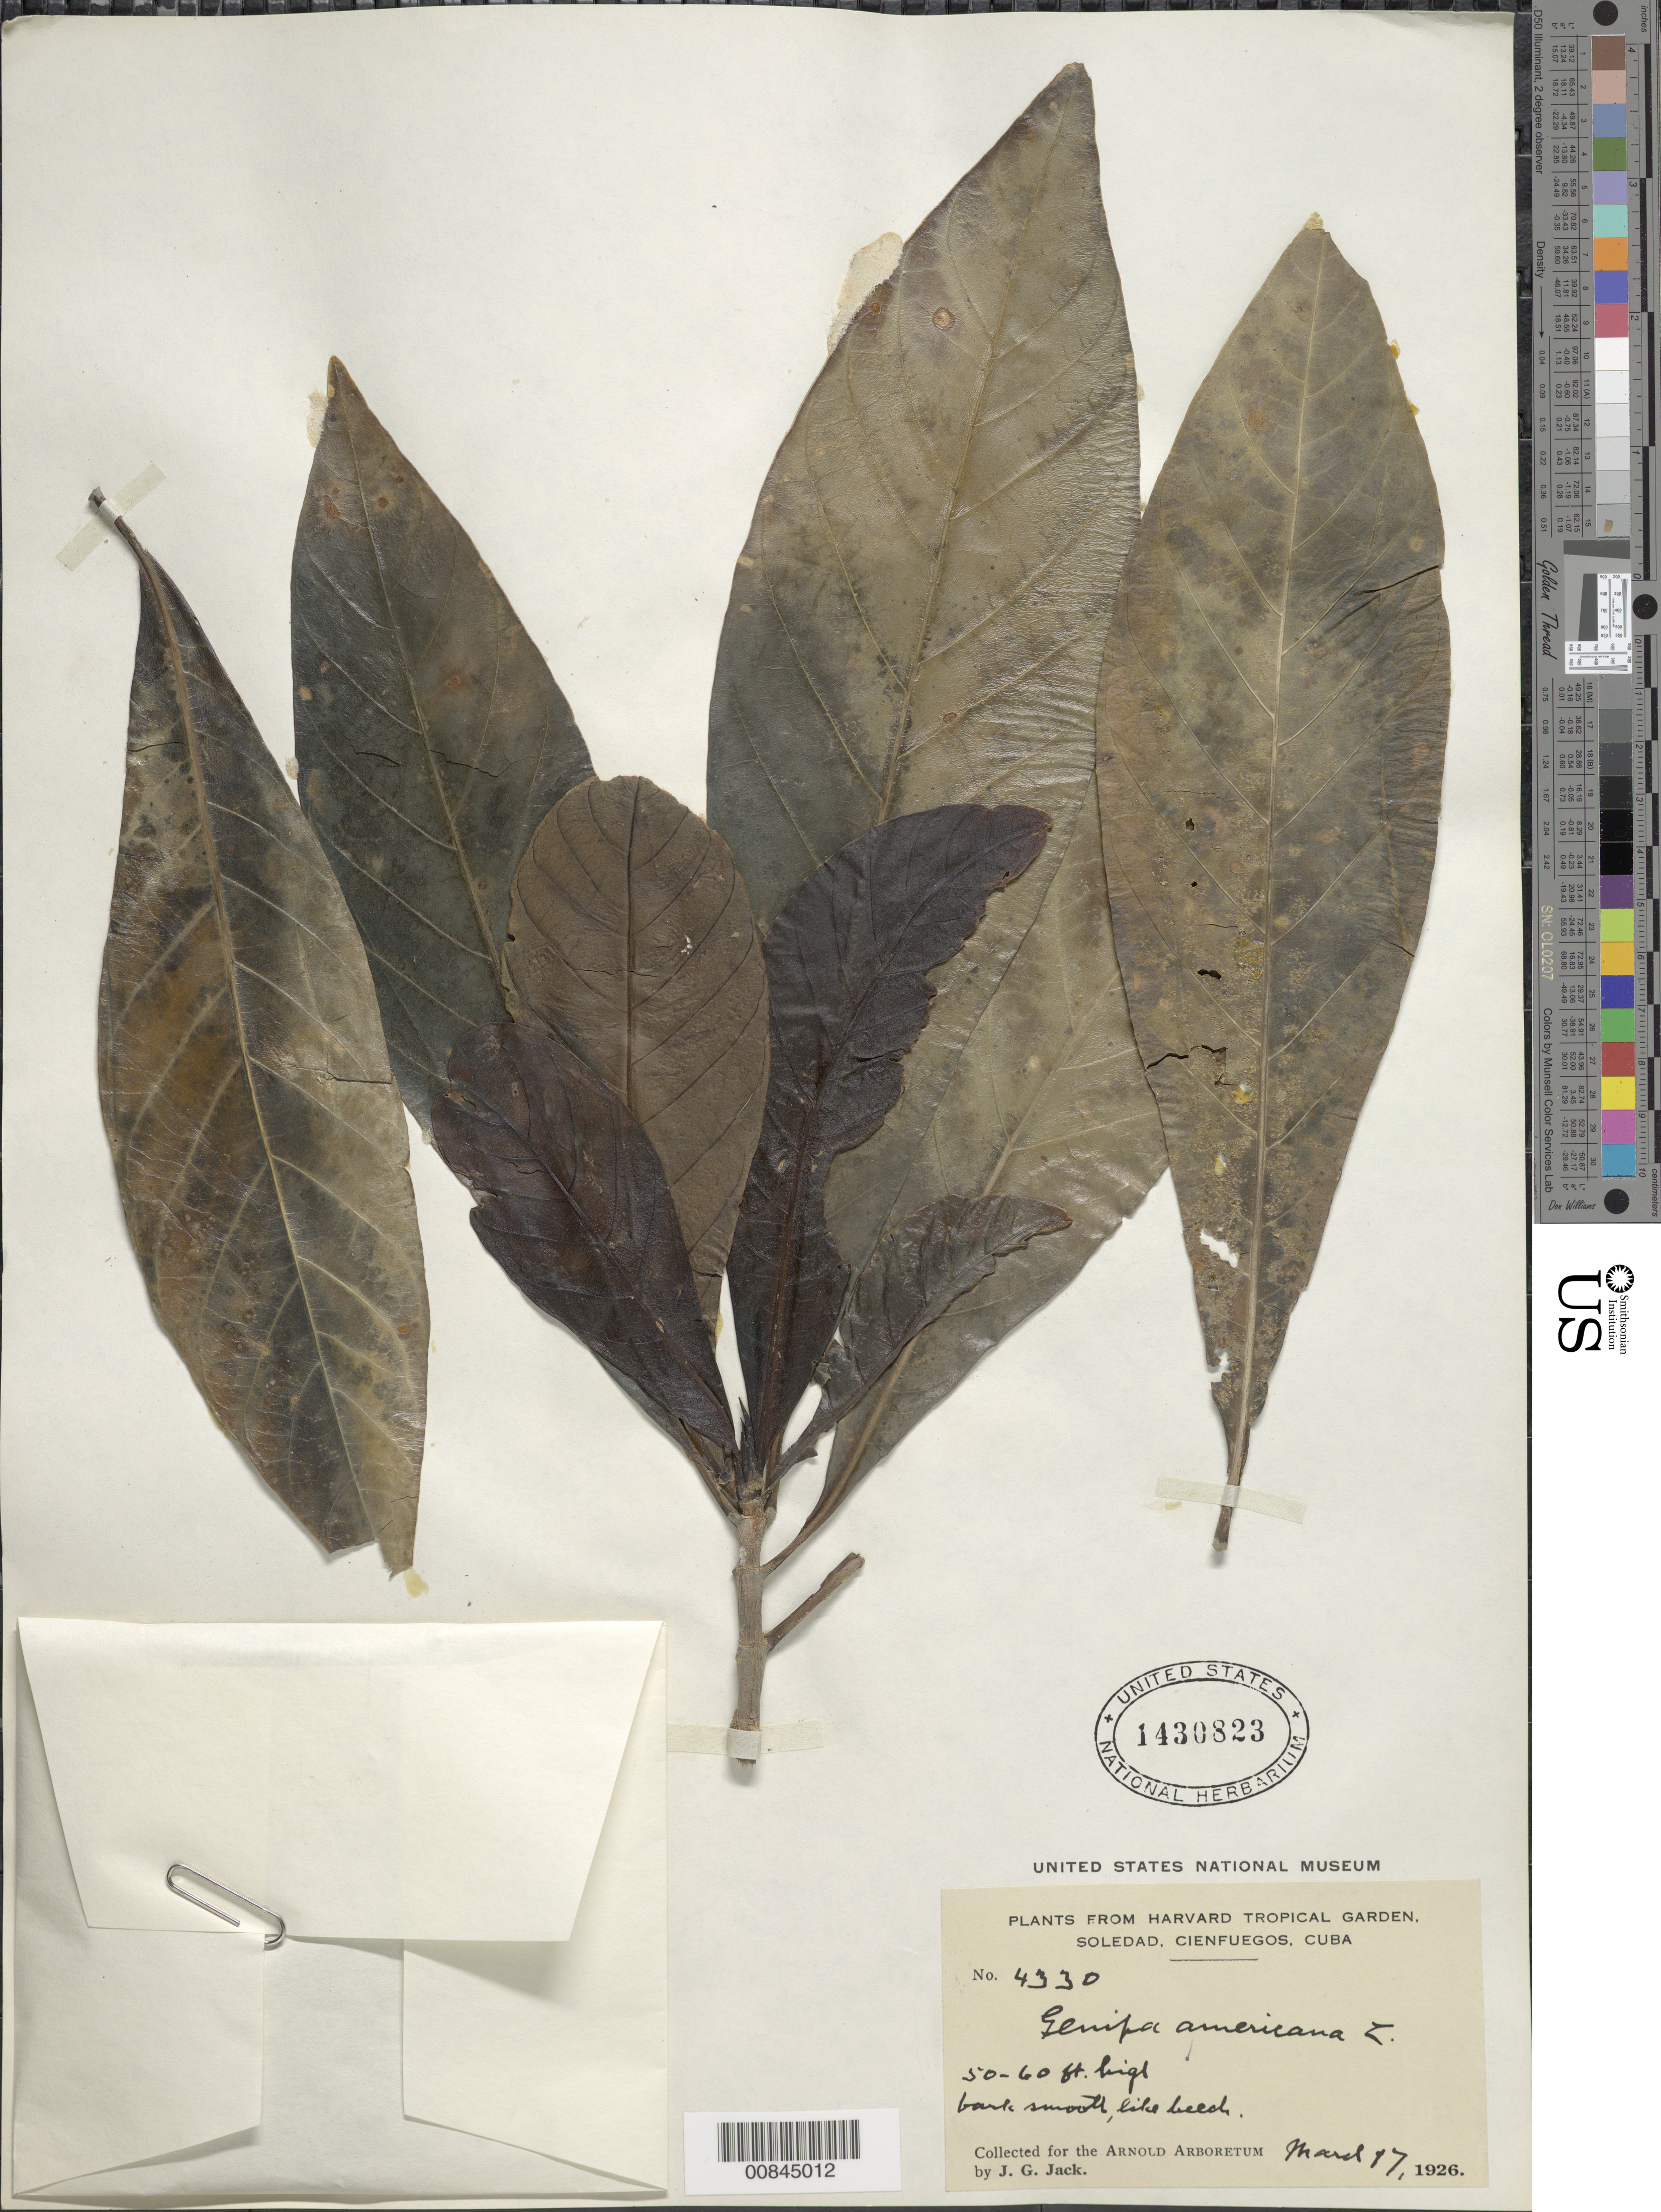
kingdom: Plantae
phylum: Tracheophyta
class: Magnoliopsida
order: Gentianales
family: Rubiaceae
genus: Genipa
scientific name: Genipa americana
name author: L.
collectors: J. G. Jack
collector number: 4330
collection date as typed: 17 Mar 1926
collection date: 1926-03-17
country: Cuba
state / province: Las Villas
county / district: Cienfuegos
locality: Soledad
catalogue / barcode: US 1430823